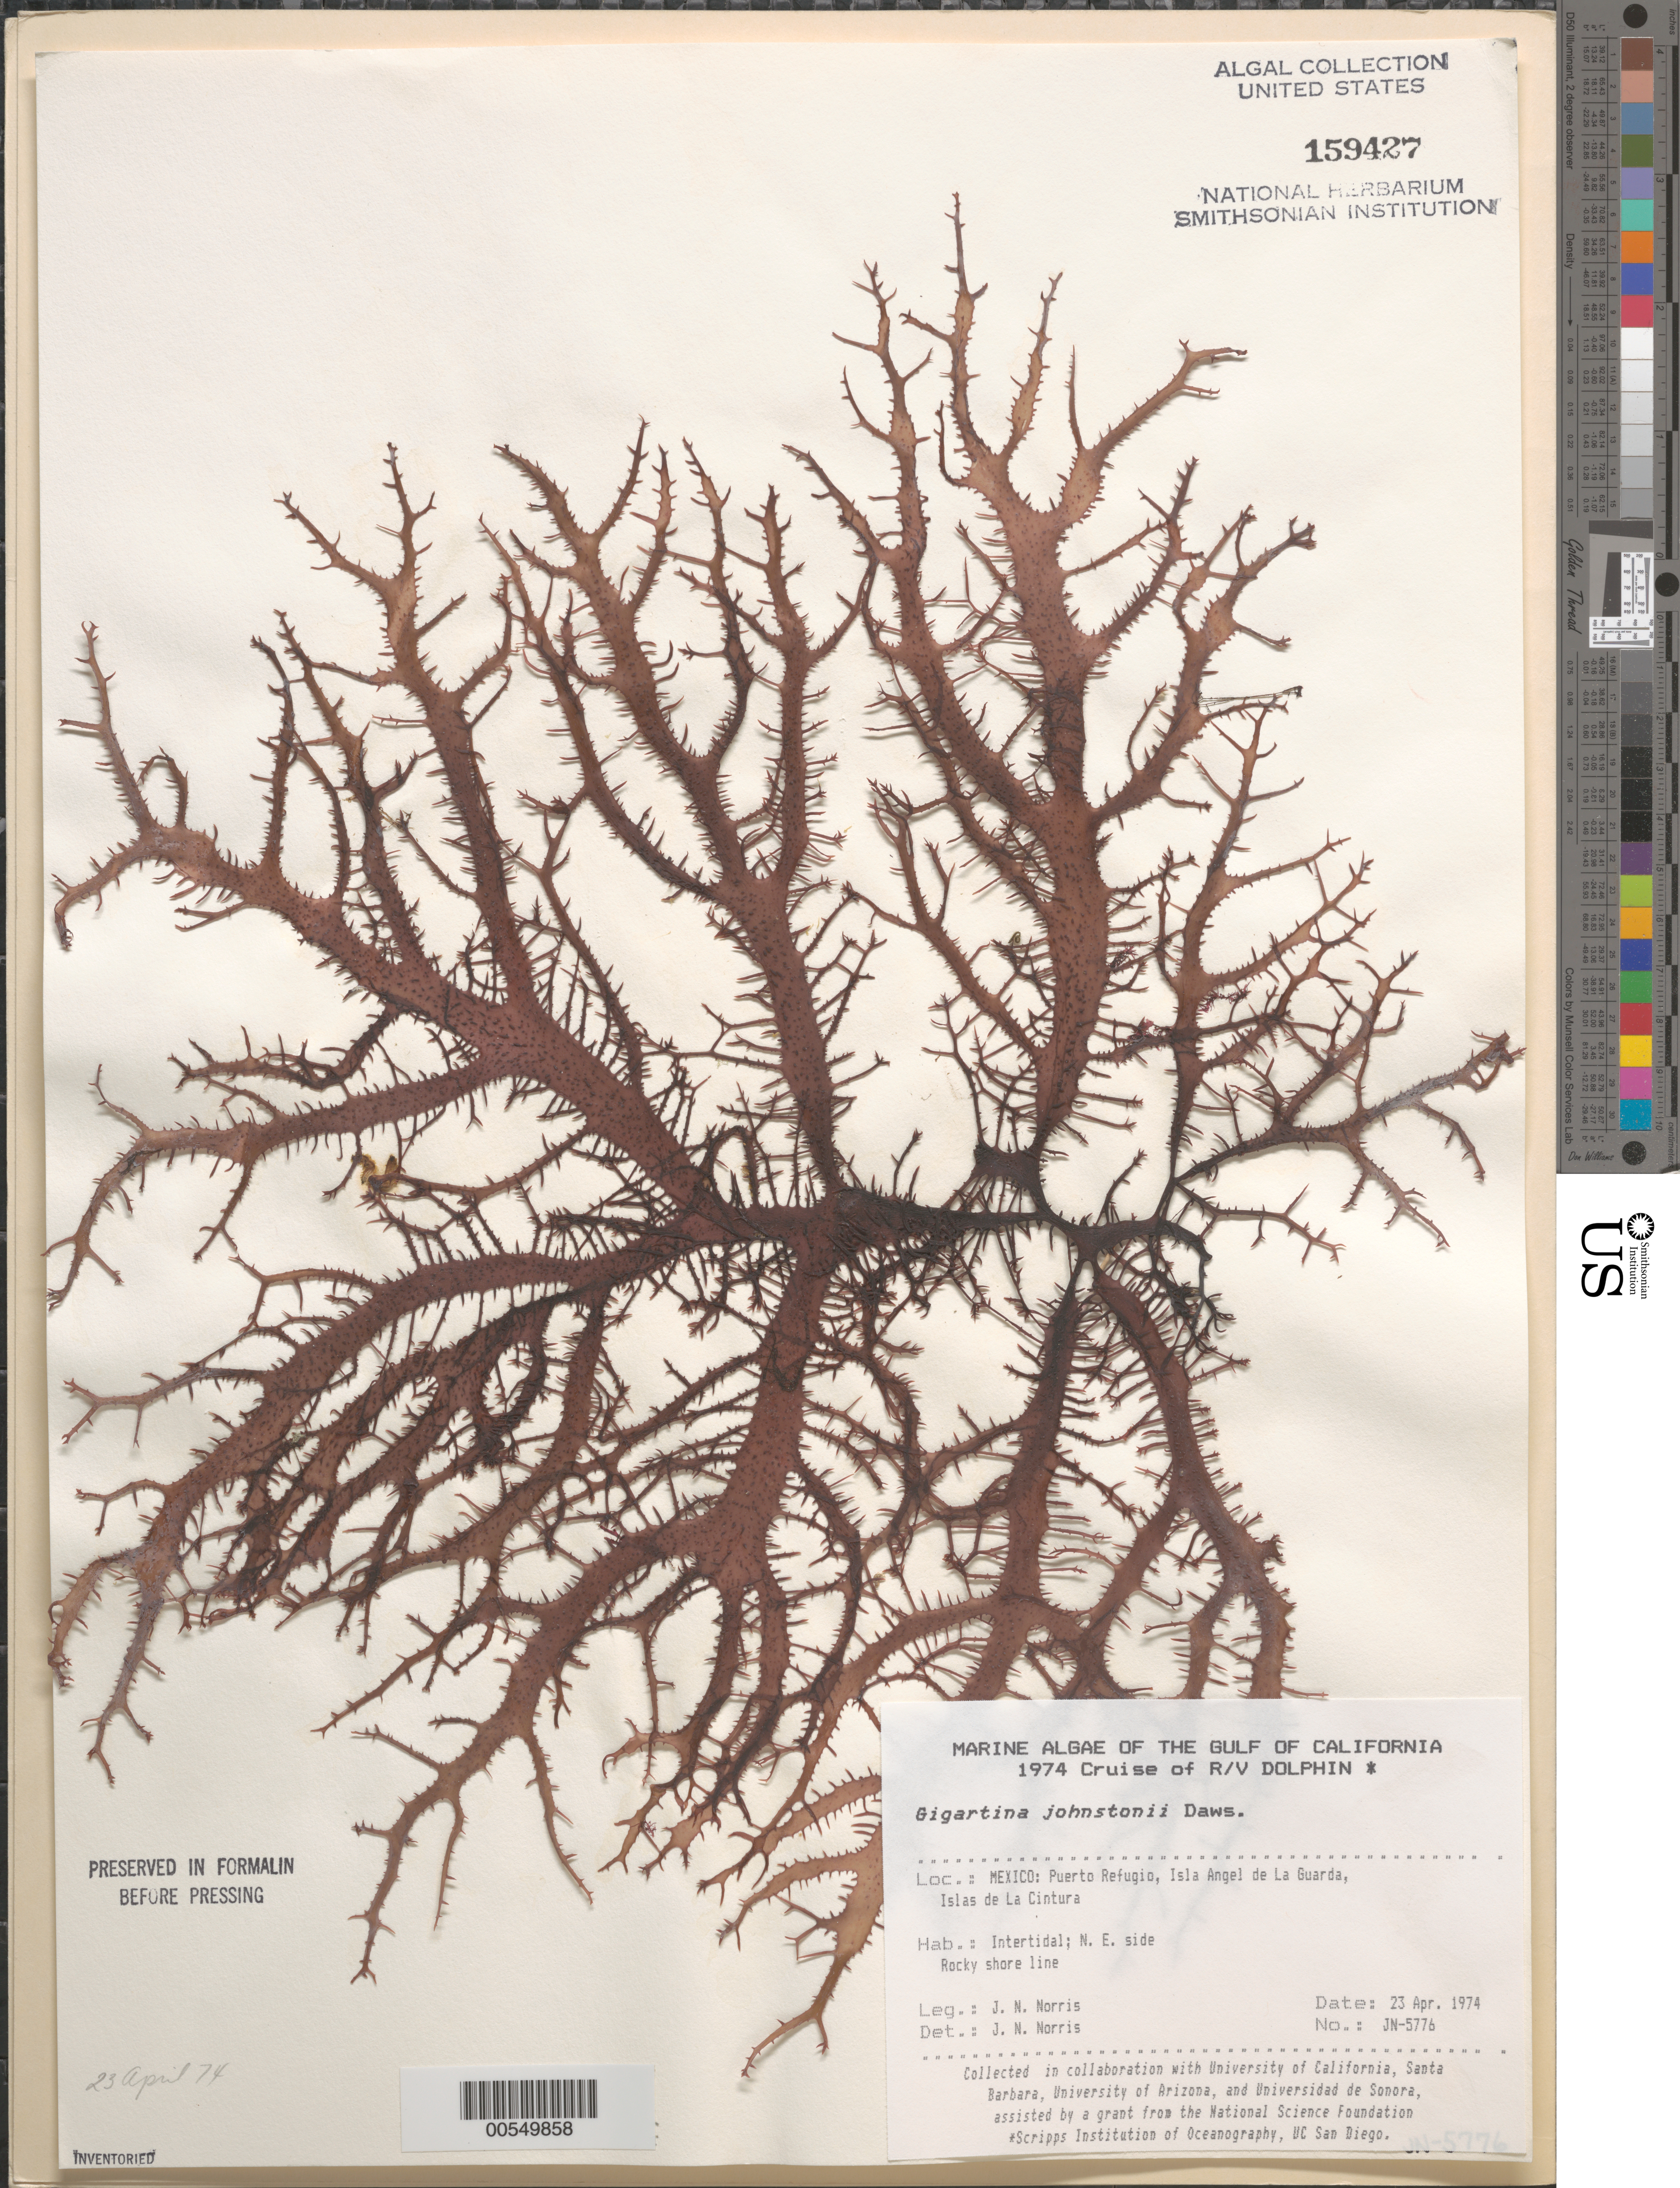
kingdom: Plantae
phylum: Rhodophyta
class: Florideophyceae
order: Gigartinales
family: Gigartinaceae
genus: Chondracanthus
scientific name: Chondracanthus squarrulosus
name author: (Setch. & N.L. Gardner) J.R. Hughey et al.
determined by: Algae name updating Project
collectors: J. N. Norris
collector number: JN-5776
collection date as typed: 23 Apr 1974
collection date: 1974-04-23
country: Mexico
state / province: Baja California Norte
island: Isla Angel de la Guarda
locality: Puerto Refugio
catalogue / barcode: US 159427